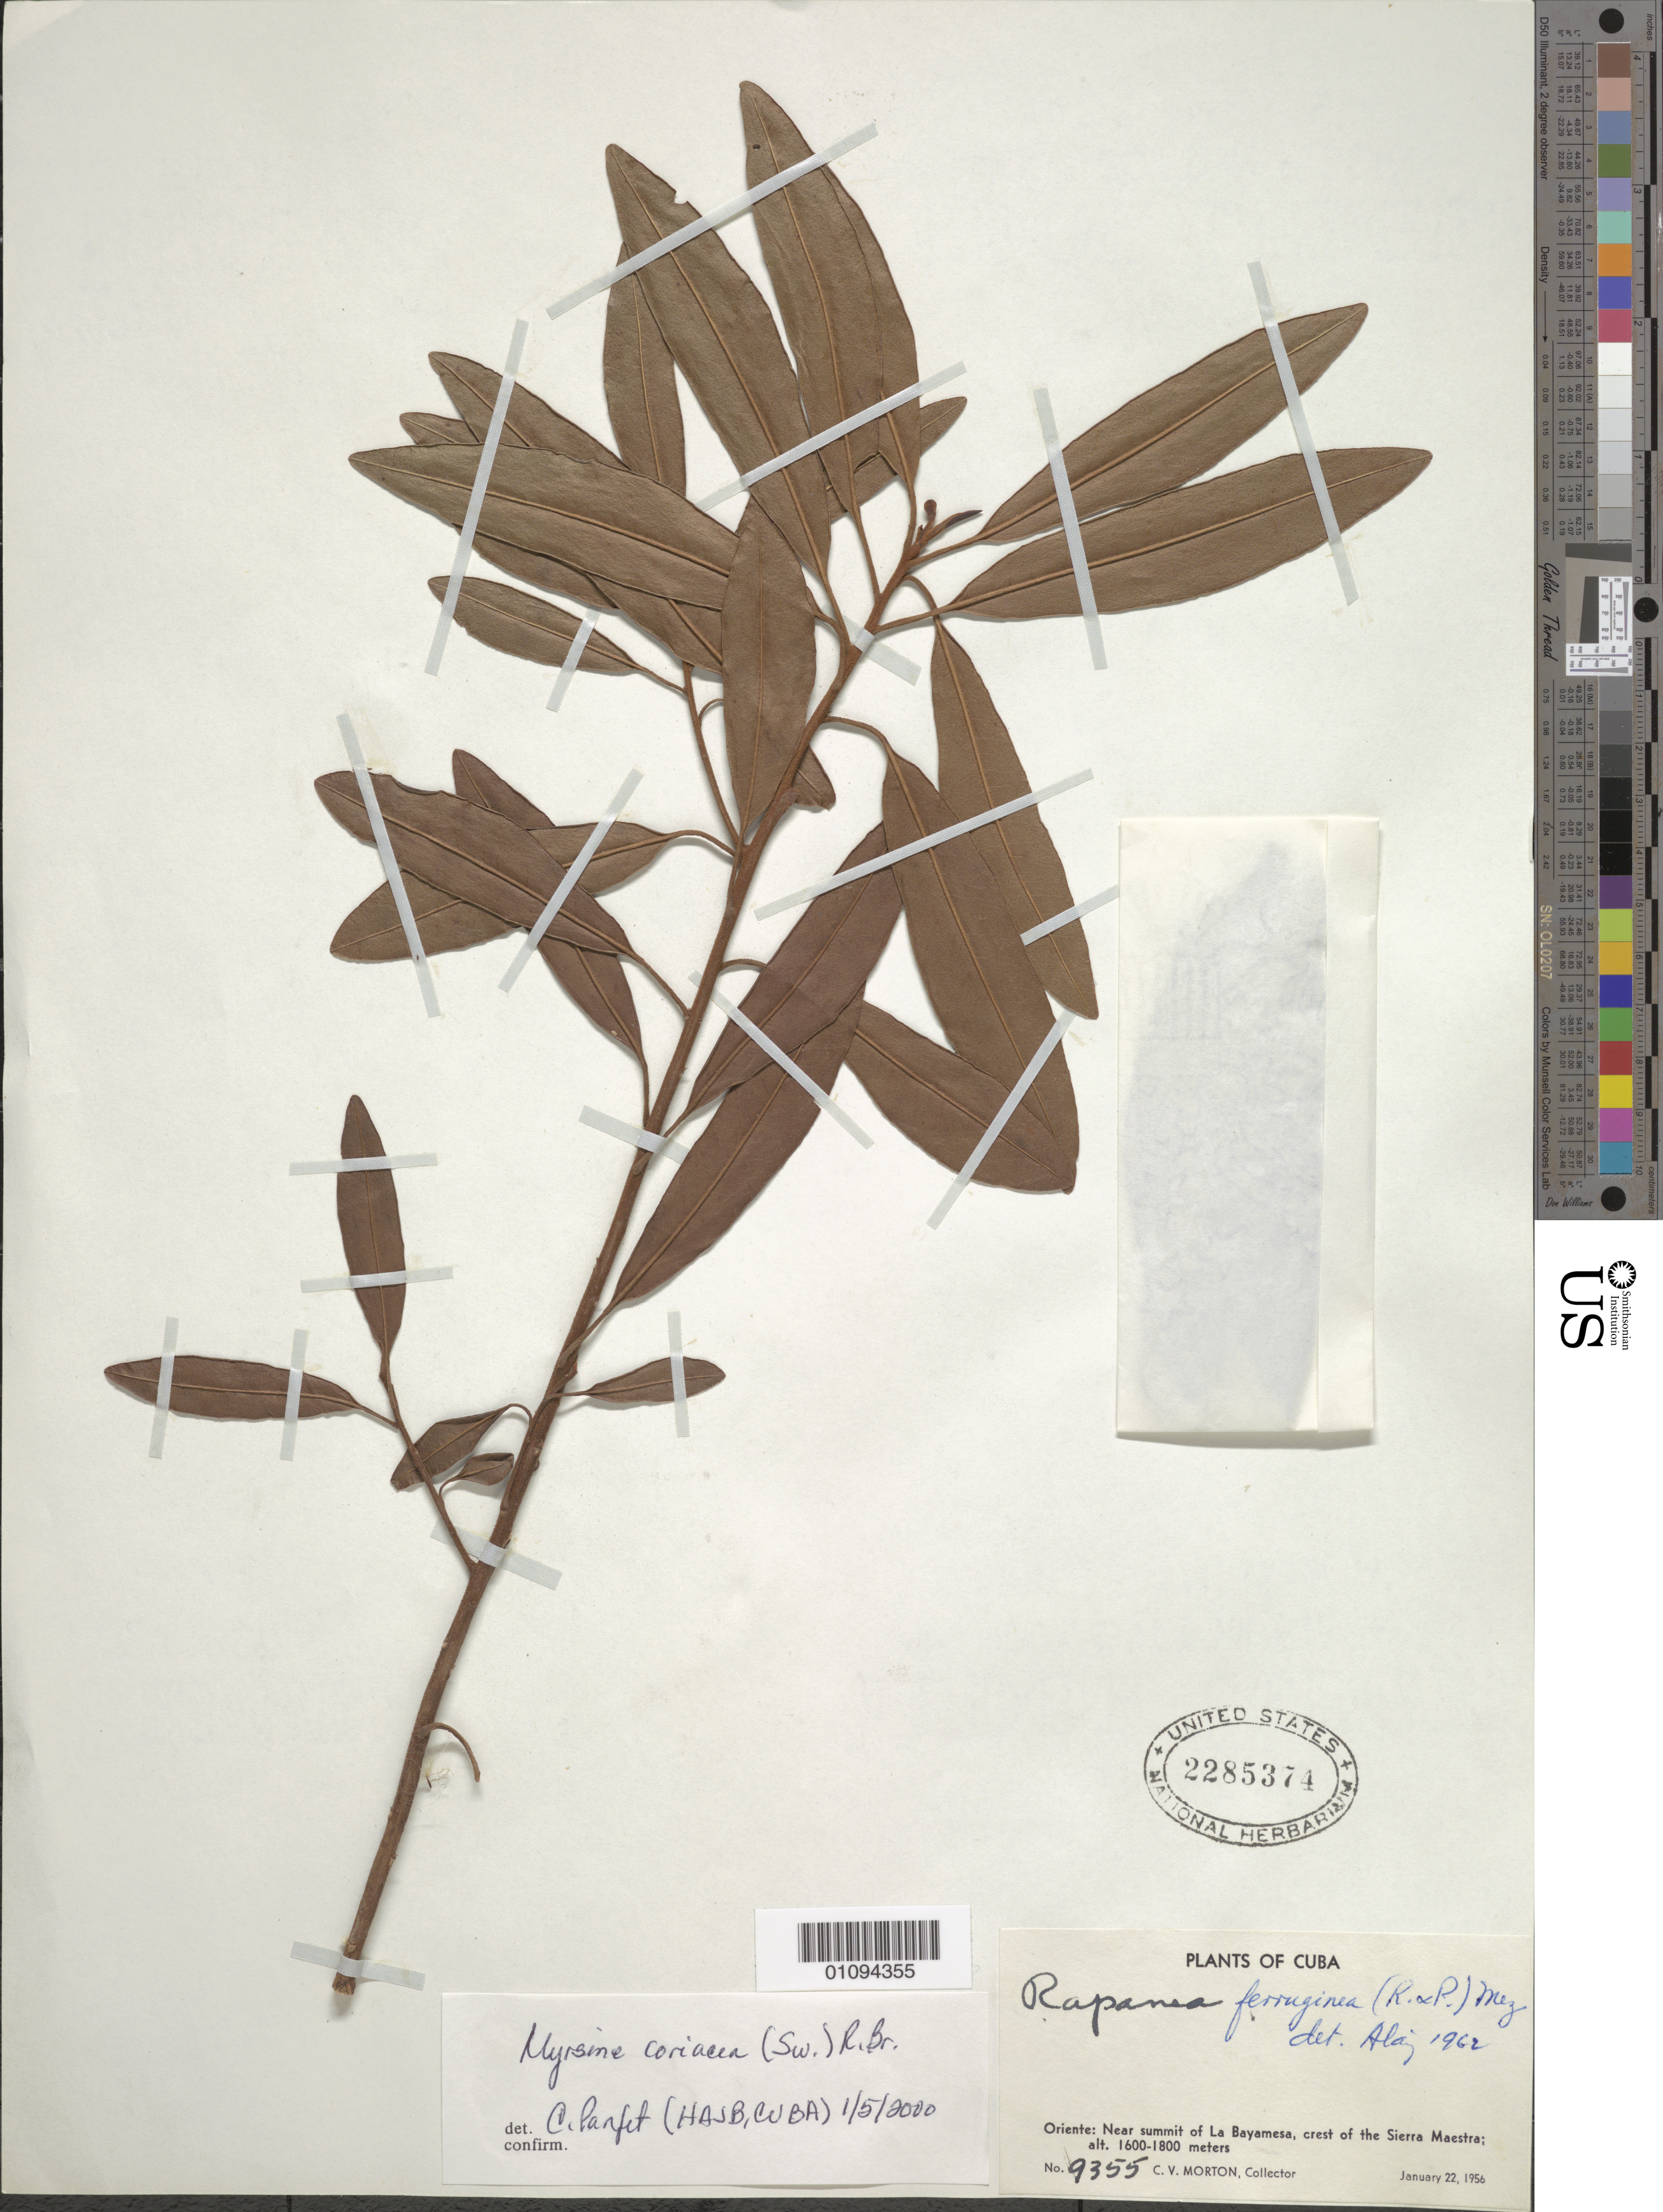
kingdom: Plantae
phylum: Tracheophyta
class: Magnoliopsida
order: Ericales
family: Primulaceae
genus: Myrsine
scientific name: Myrsine coriacea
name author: (Sw.) R. Br. ex Roem. & Schult.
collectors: C. V. Morton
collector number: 9355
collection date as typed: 22 Jan 1956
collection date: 1956-01-22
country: Cuba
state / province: Granma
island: Cuba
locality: Near summit of La Bayamesa, crest of Sierra Maestra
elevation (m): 1600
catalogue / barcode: US 2285374